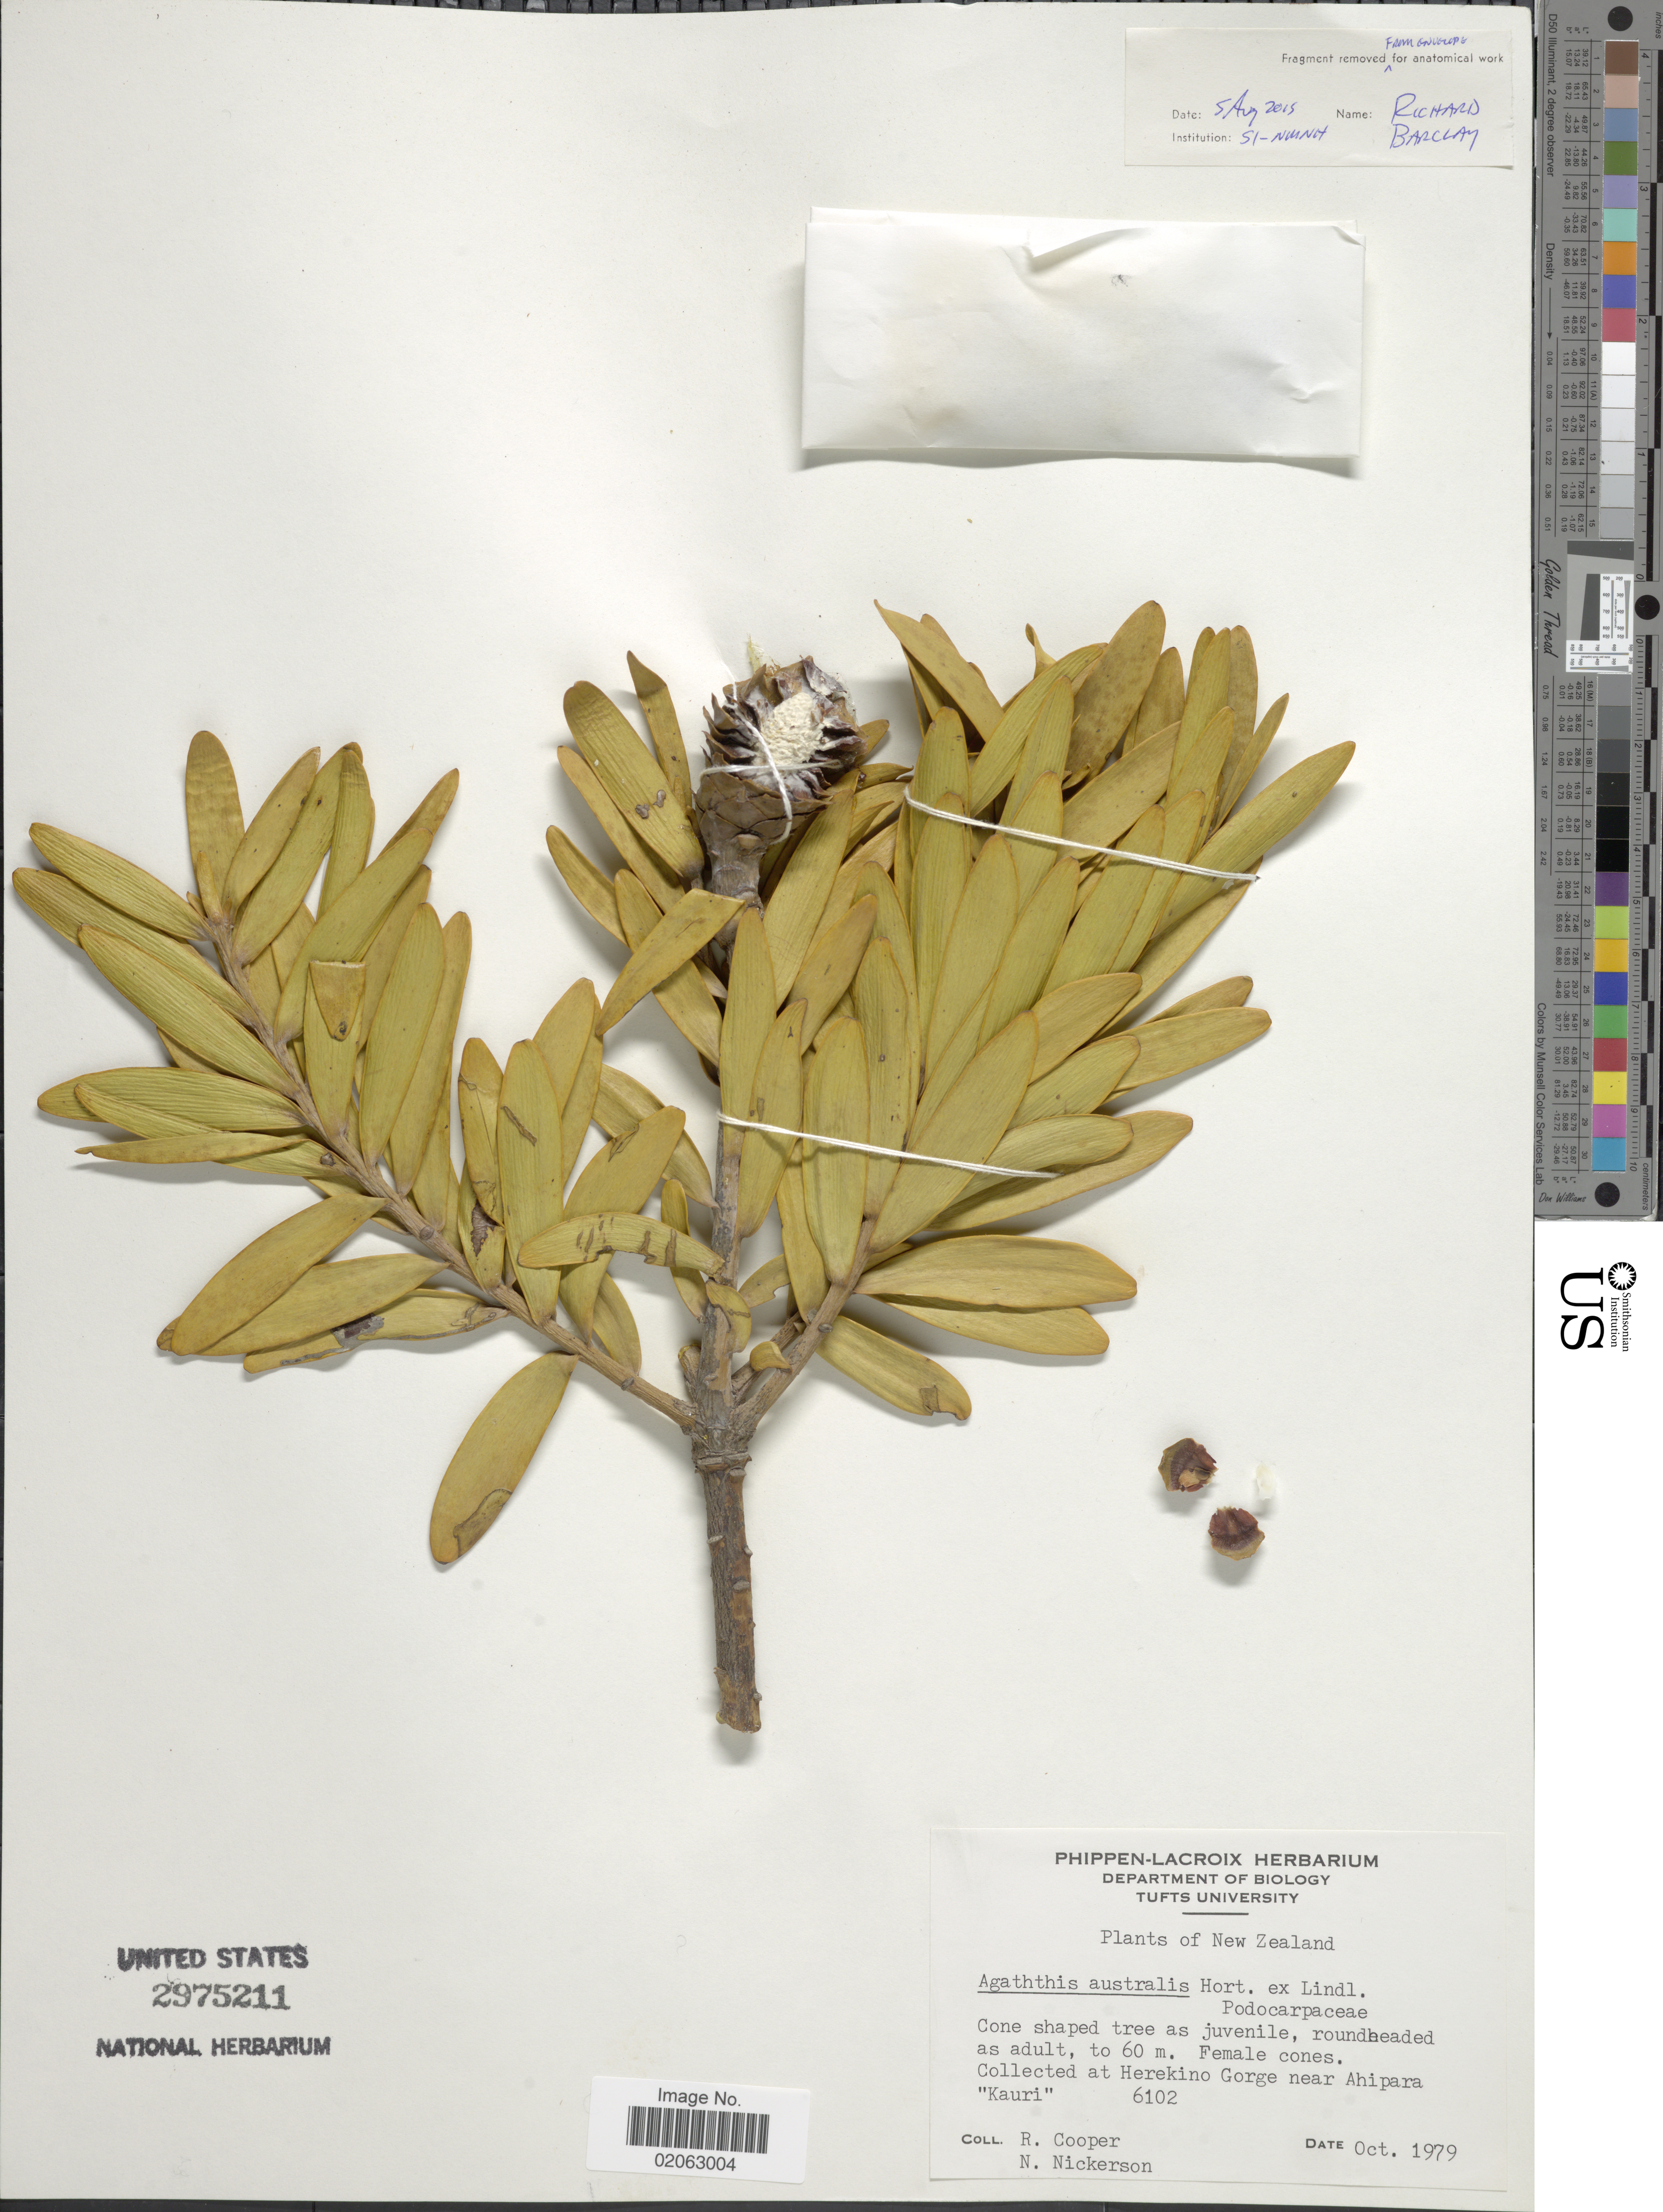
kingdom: Plantae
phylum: Tracheophyta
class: Pinopsida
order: Pinales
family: Araucariaceae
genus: Agathis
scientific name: Agathis australis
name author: (D. Don) Lindl.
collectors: R. Cooper & N. Nickerson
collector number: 6102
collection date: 1979-10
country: New Zealand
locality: At Herekino Gorge near Ahipara "Kauri".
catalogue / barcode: US 2975211